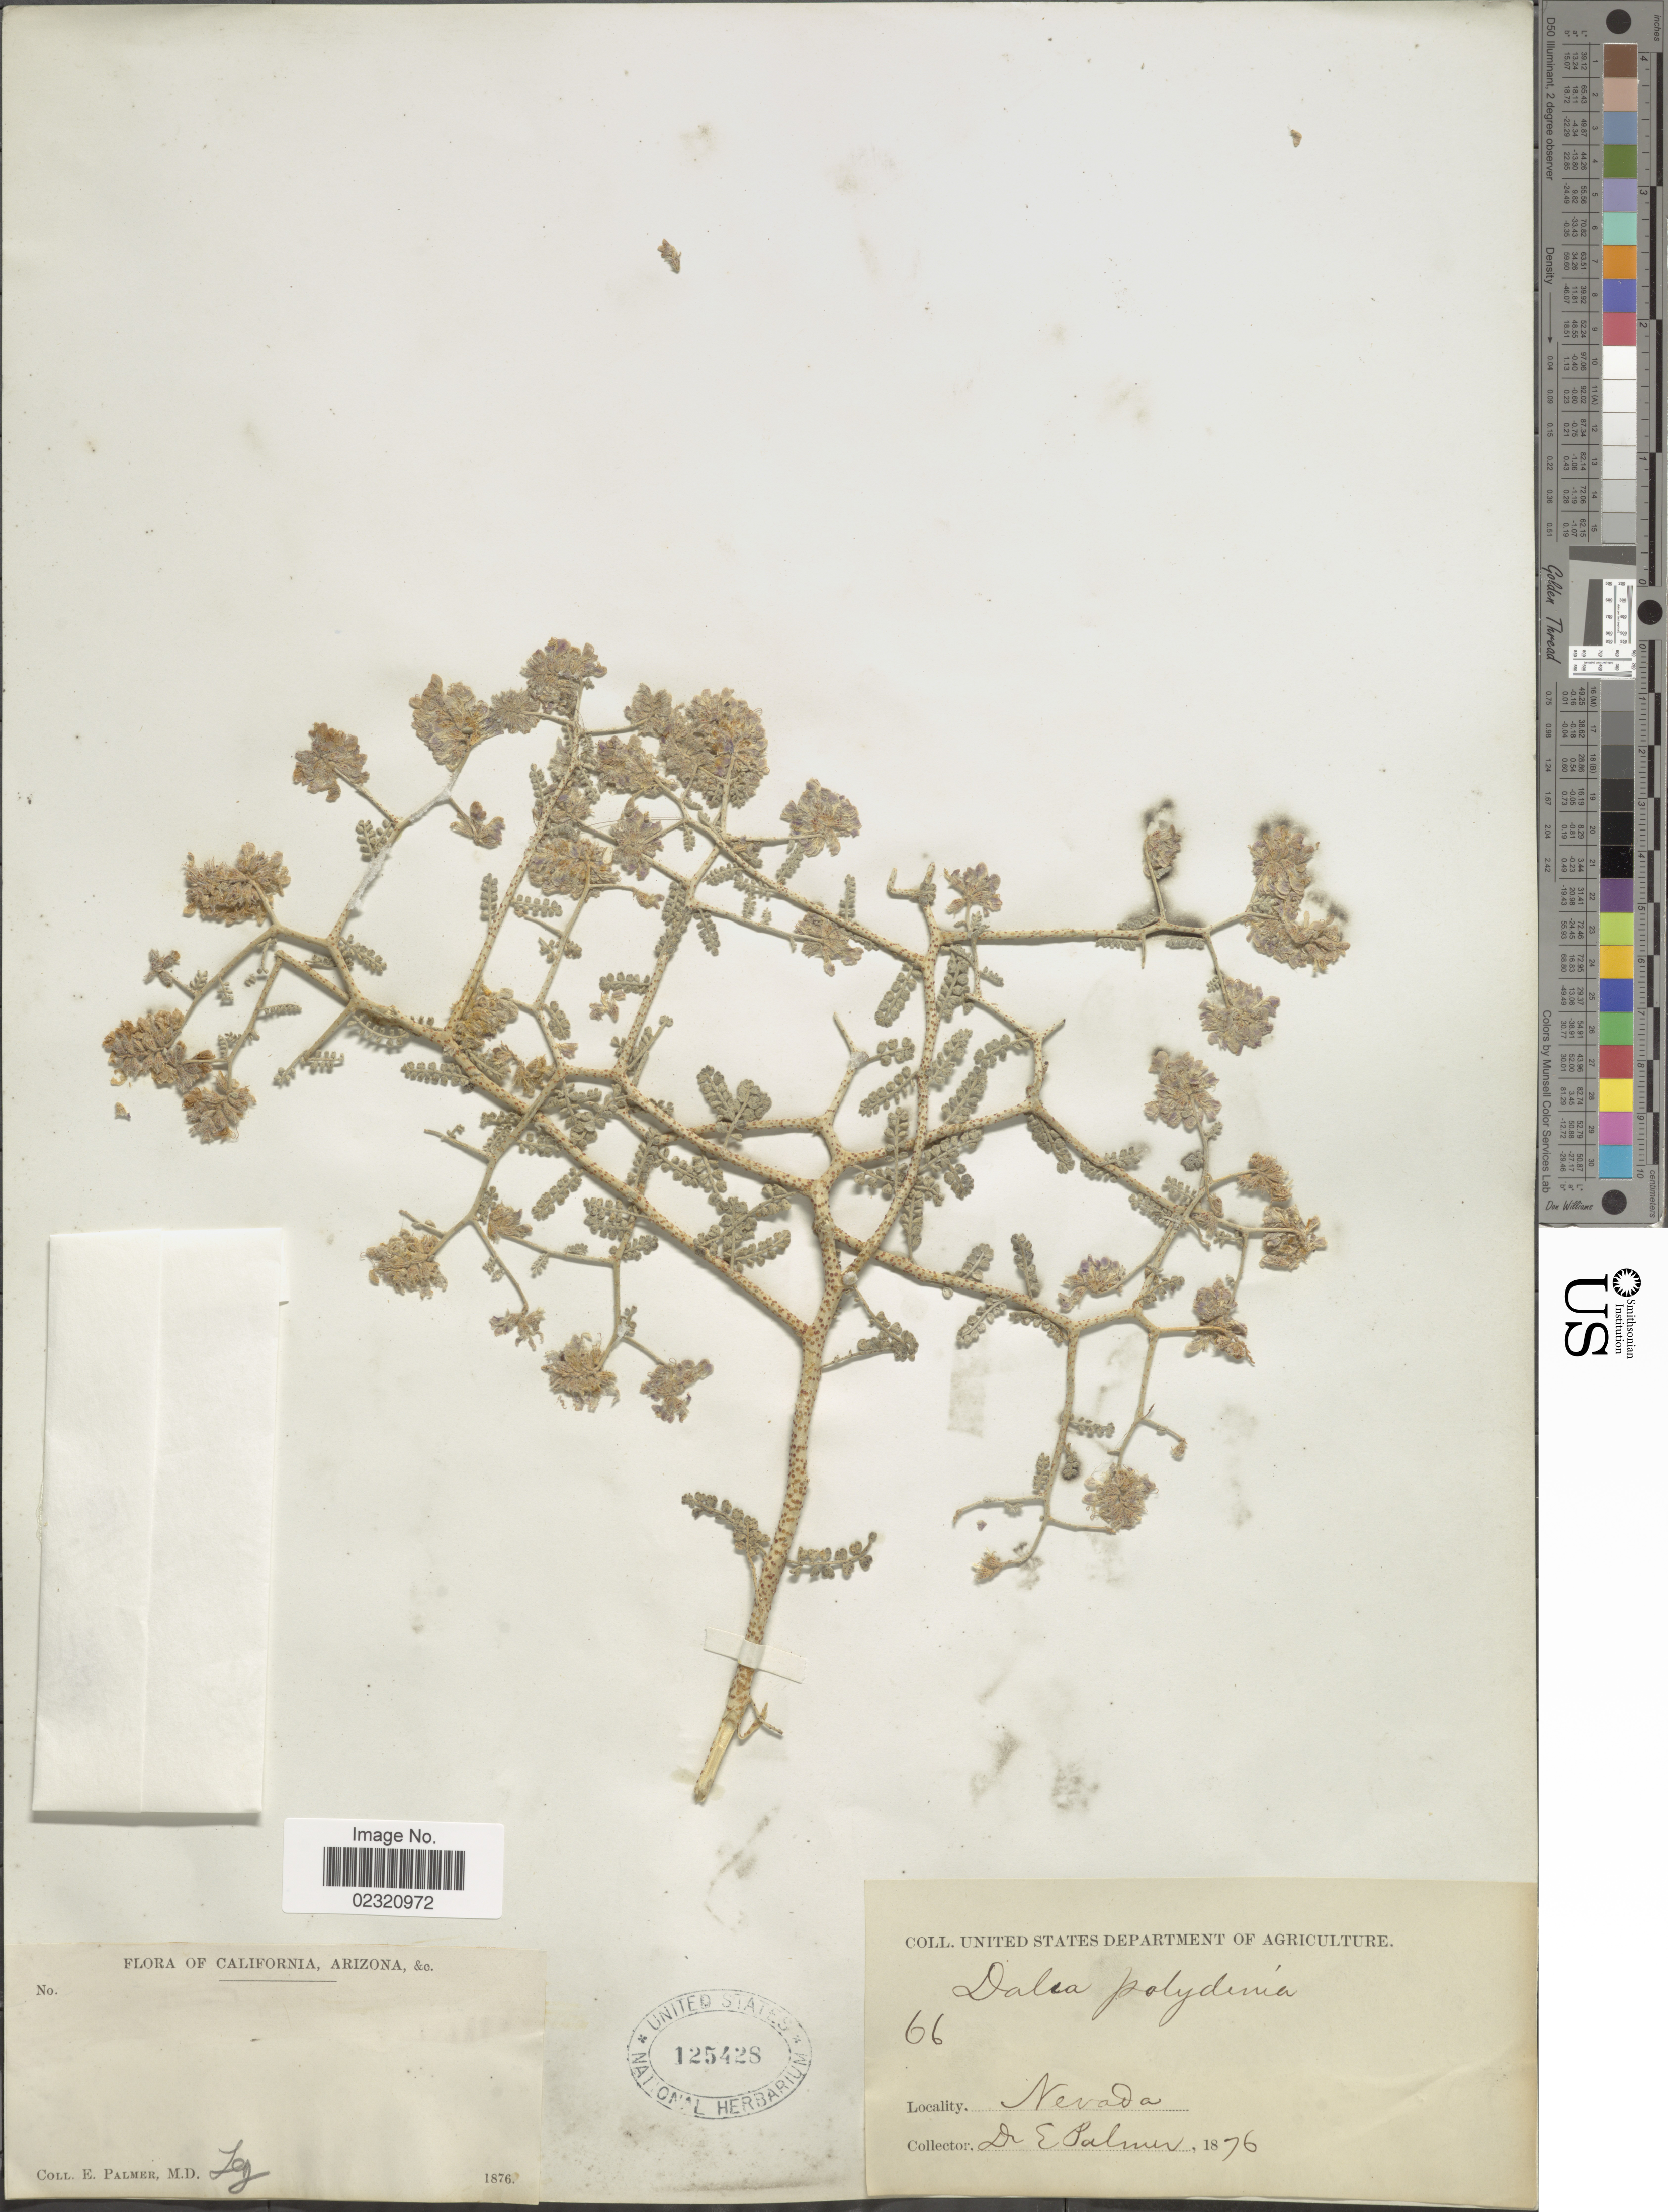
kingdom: Plantae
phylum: Tracheophyta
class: Magnoliopsida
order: Fabales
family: Fabaceae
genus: Psorothamnus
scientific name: Psorothamnus polydenius var. polydenius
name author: (Torr.) Rydb.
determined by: Strong, M. T., (US), Smithsonian Institution - National Museum of Natural History (UNITED STATES)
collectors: E. Palmer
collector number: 66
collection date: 1876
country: United States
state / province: Nevada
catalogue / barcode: US 125428